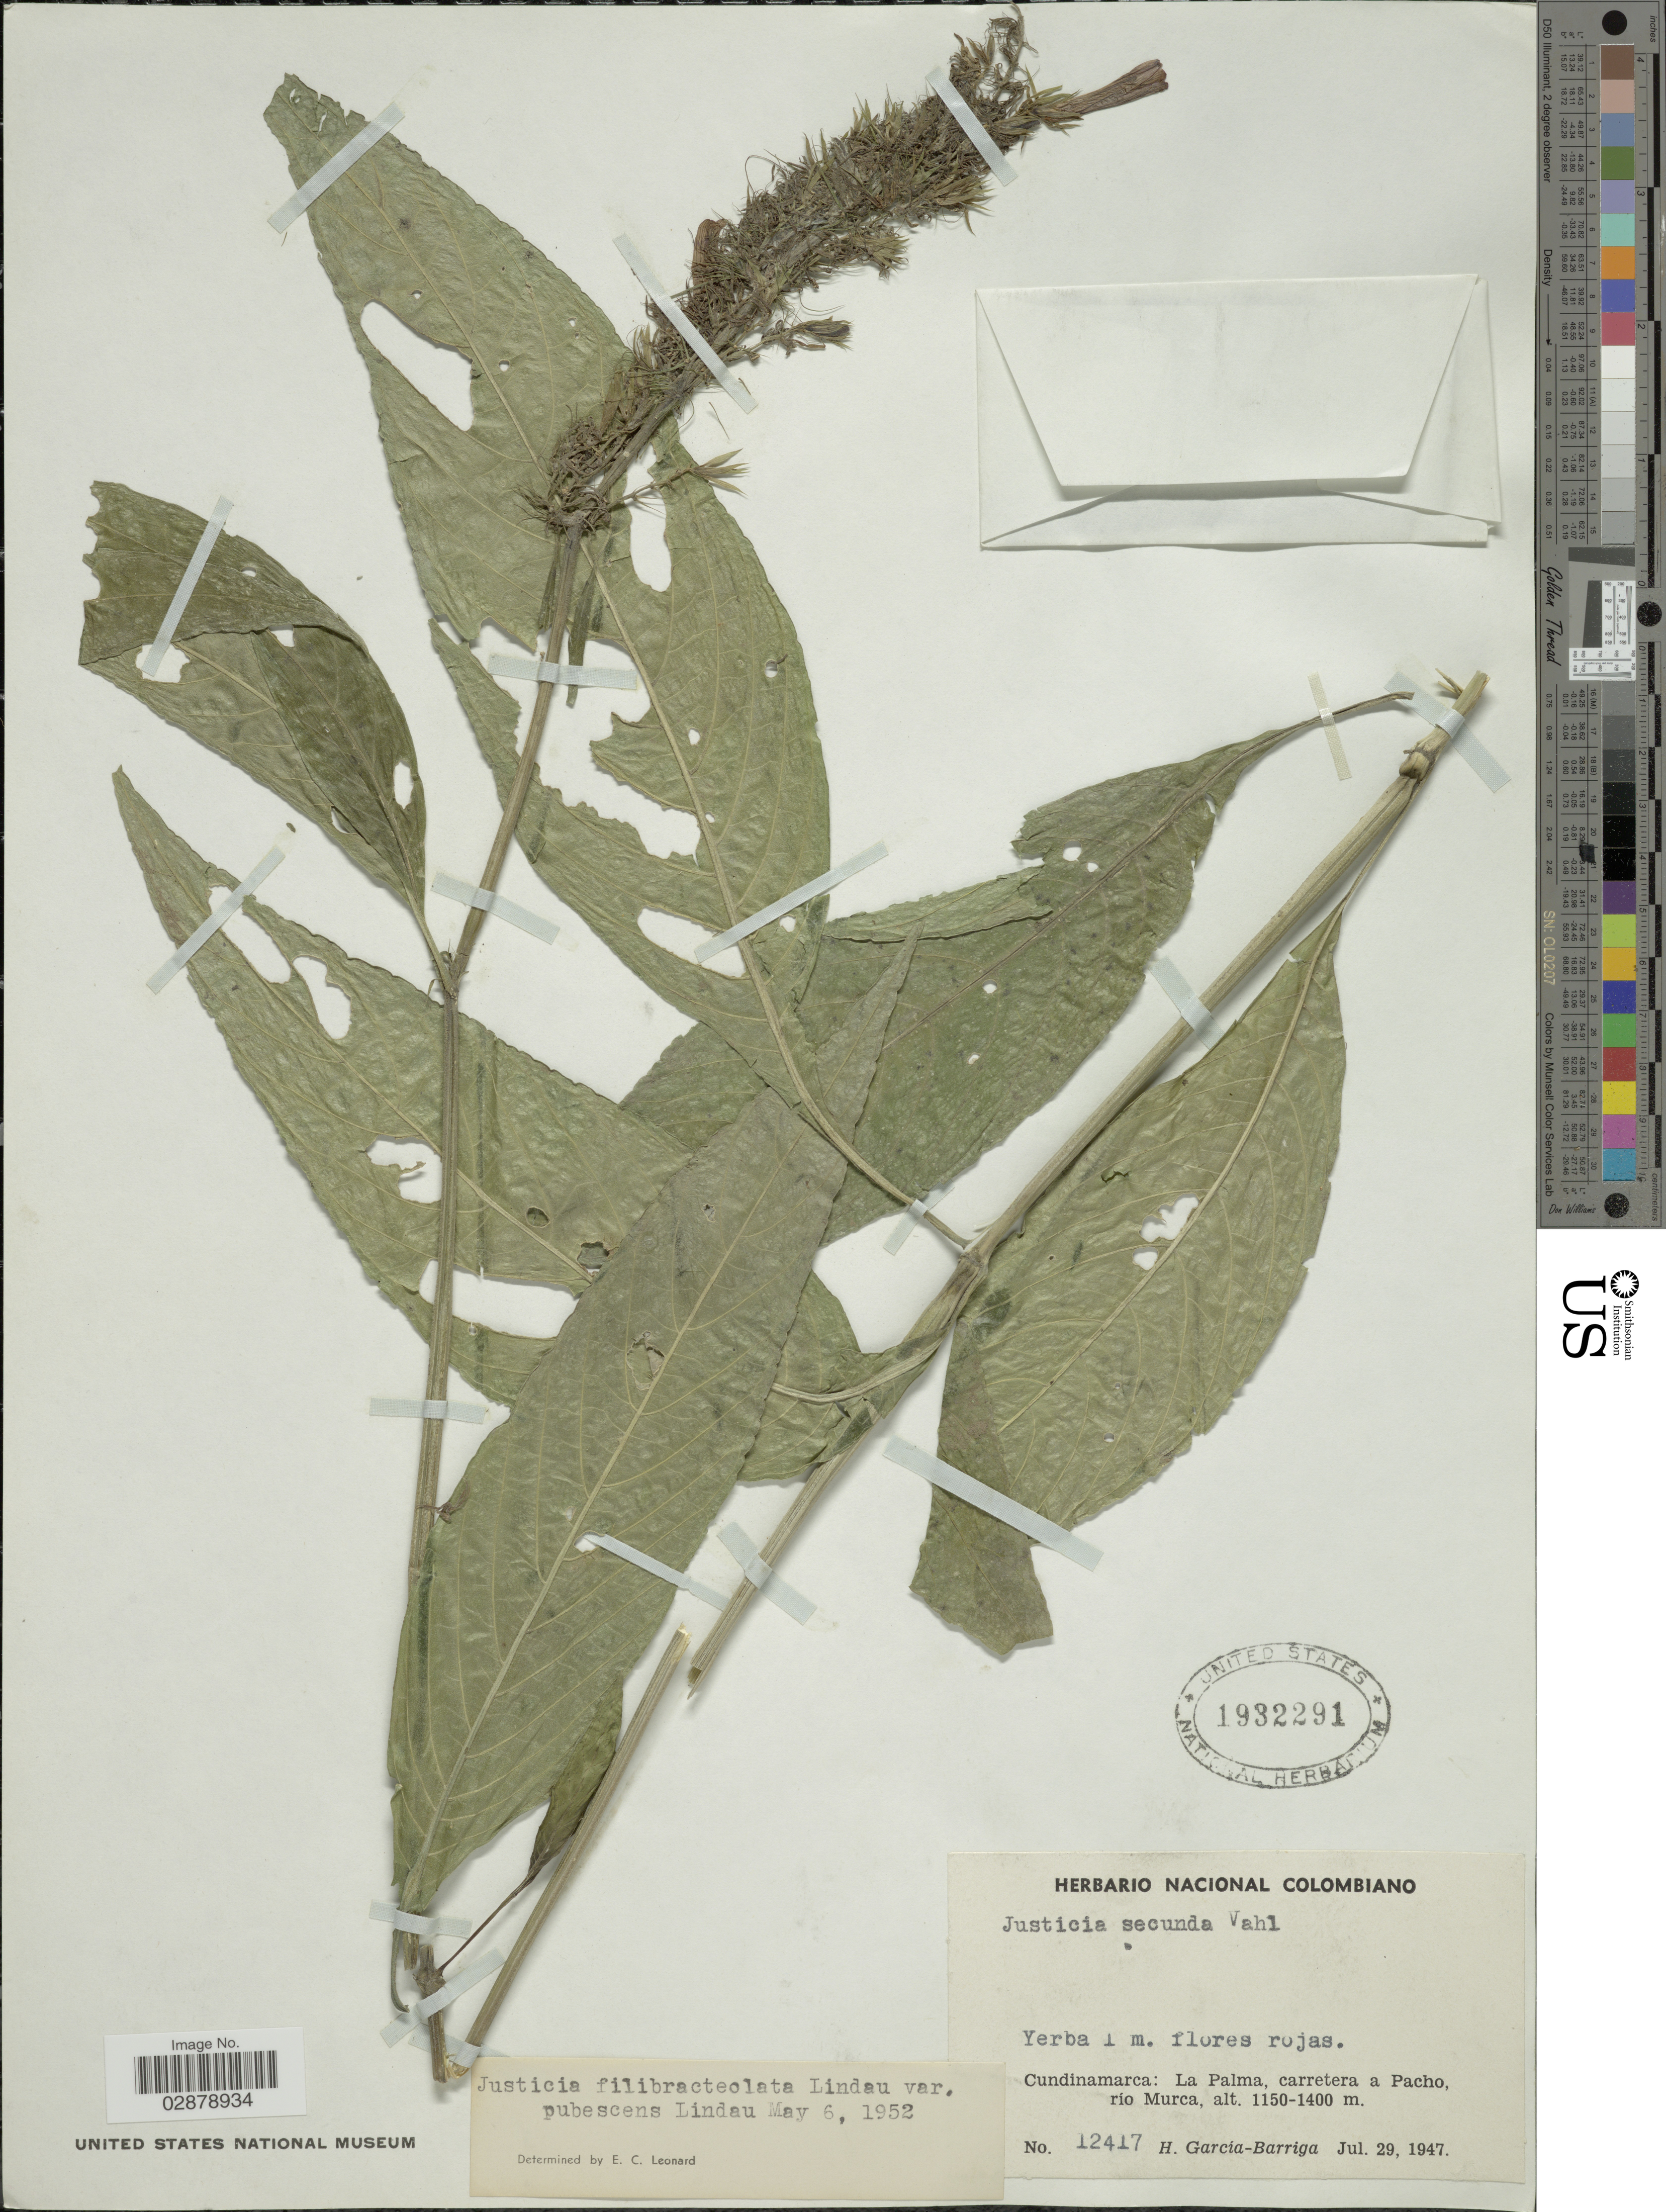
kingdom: Plantae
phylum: Tracheophyta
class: Magnoliopsida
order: Lamiales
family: Acanthaceae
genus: Justicia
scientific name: Justicia filibracteolata var. pubescens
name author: Lindau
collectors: H. García Barriga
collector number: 12417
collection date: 1947-07-29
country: Colombia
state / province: Cundinamarca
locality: La Palma, carretera a Pacho, río Murca.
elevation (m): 1150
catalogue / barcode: US 1932291